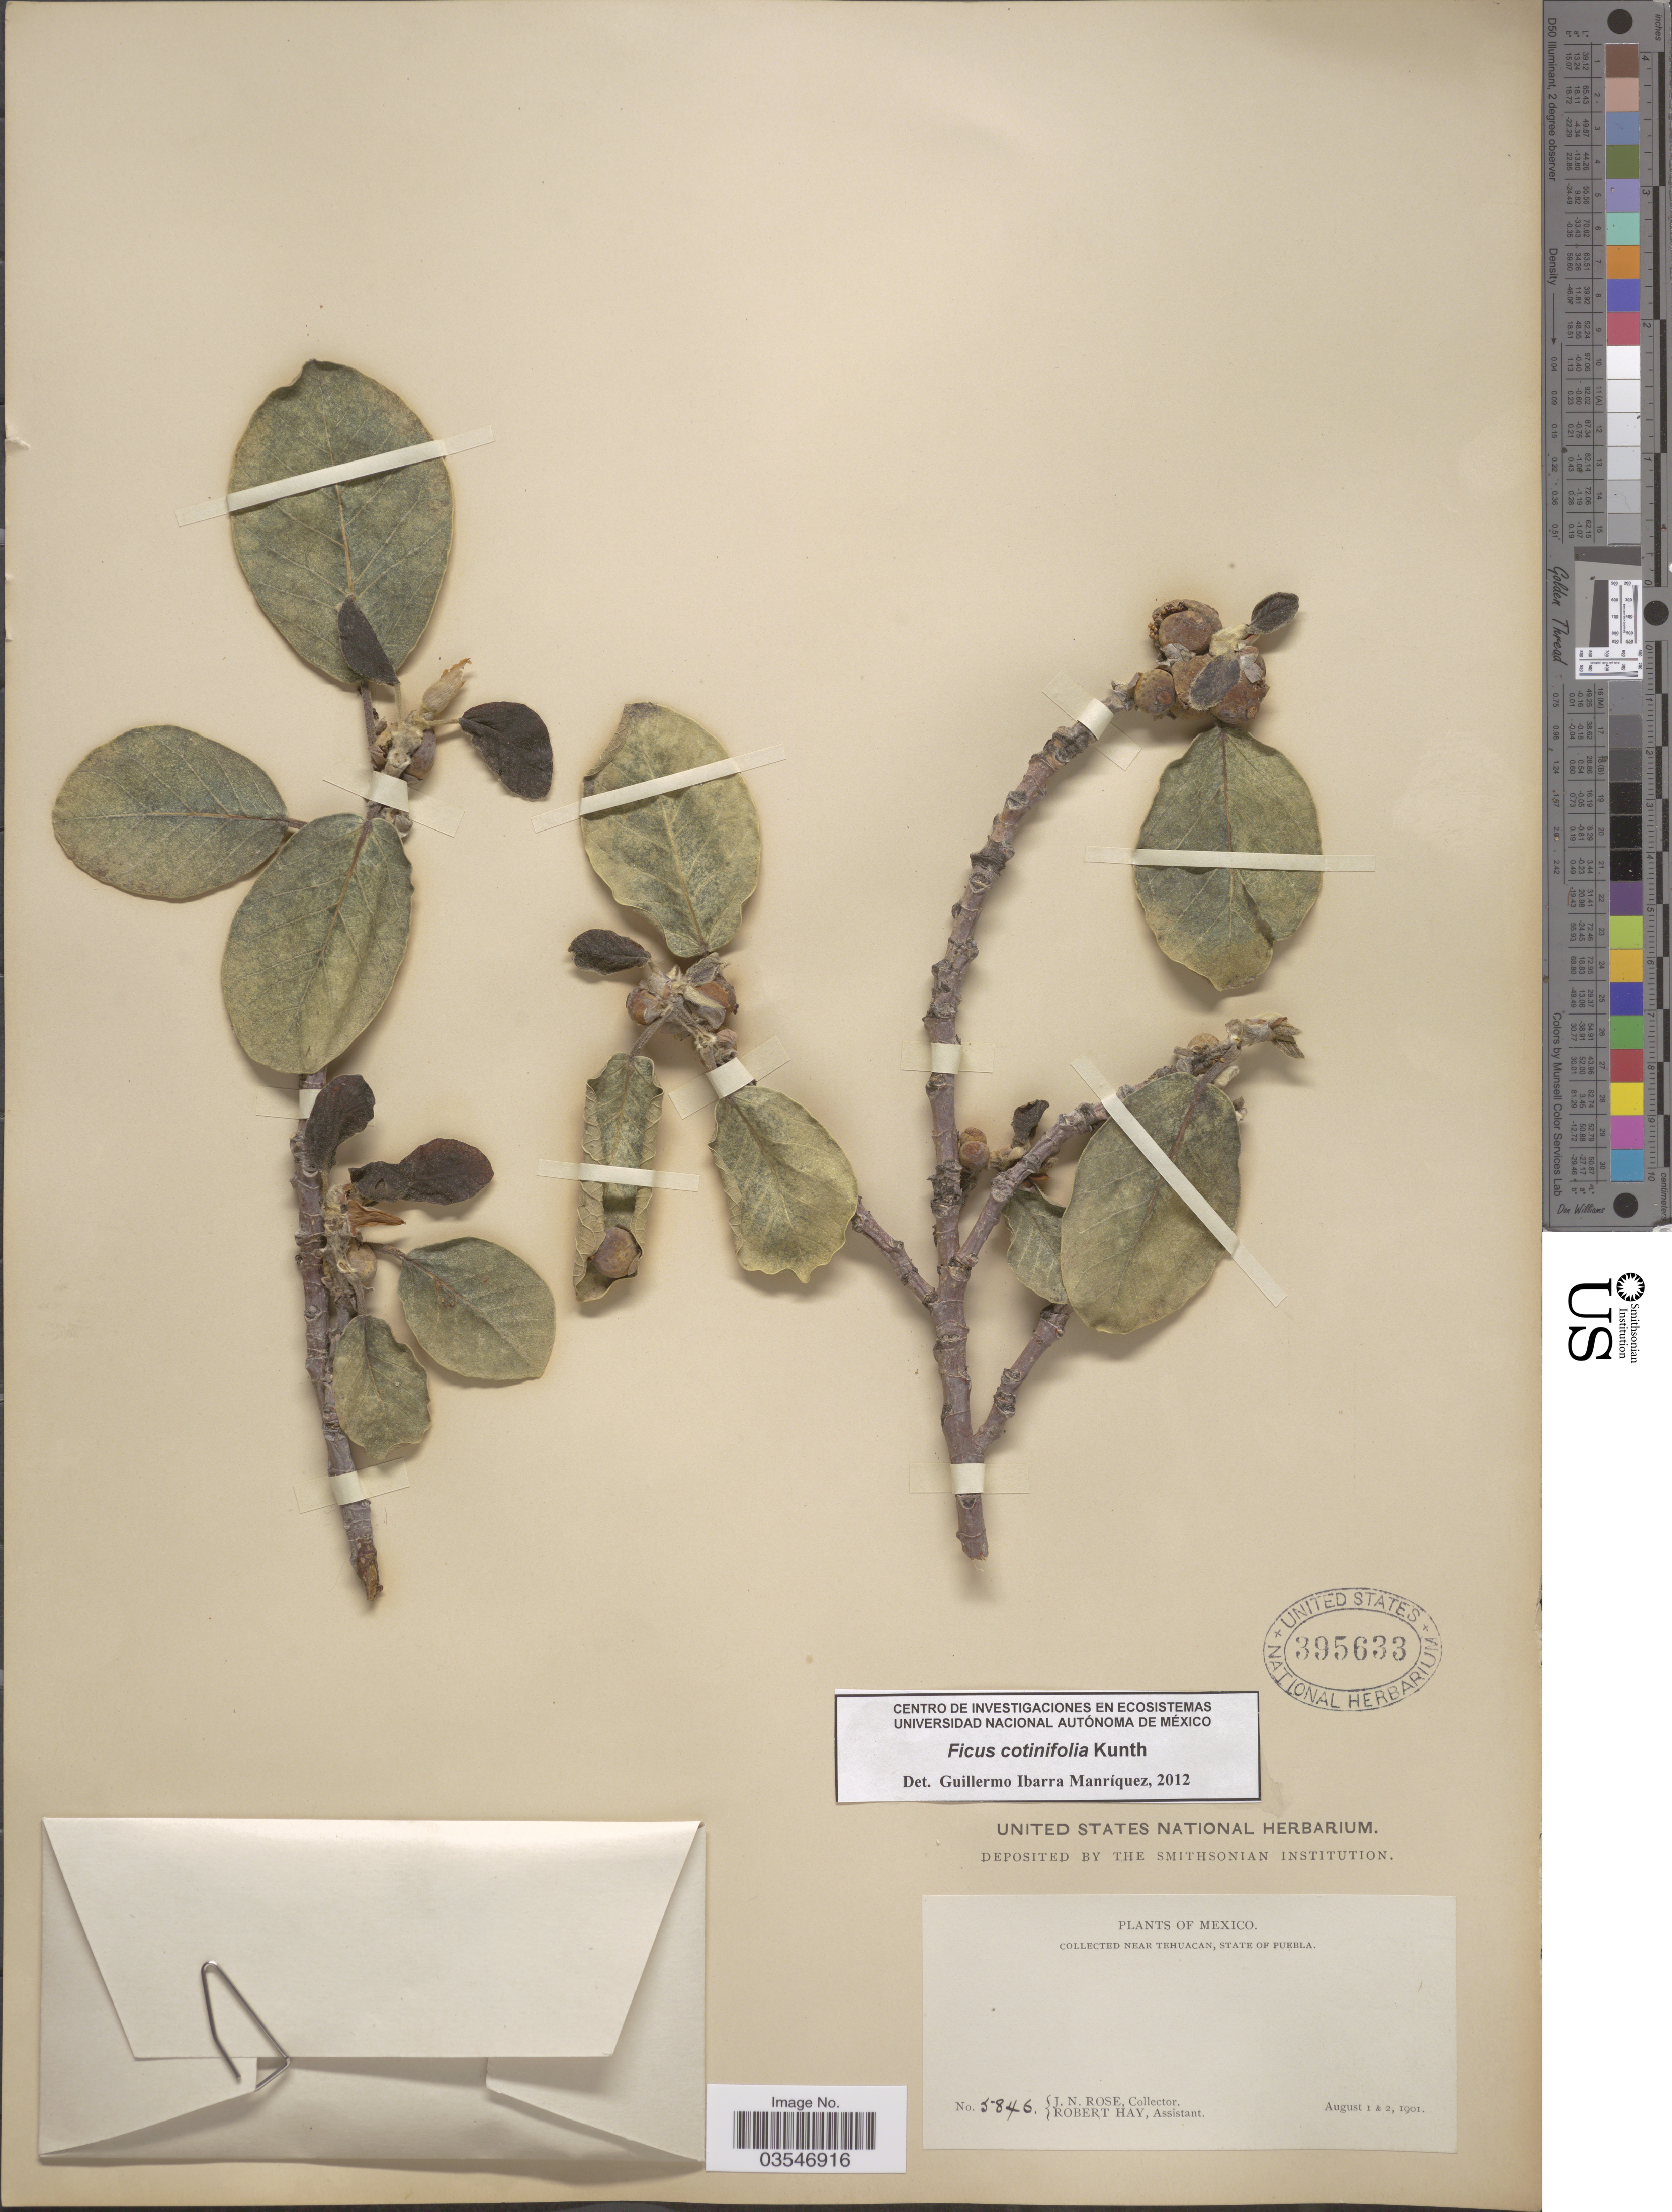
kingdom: Plantae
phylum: Tracheophyta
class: Magnoliopsida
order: Rosales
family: Moraceae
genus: Ficus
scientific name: Ficus cotinifolia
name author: Kunth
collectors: J. N. Rose & R. H. Hay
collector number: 5846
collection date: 1901-08-01/1901-08-02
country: Mexico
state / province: Puebla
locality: Near Tehuacan.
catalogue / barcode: US 395633